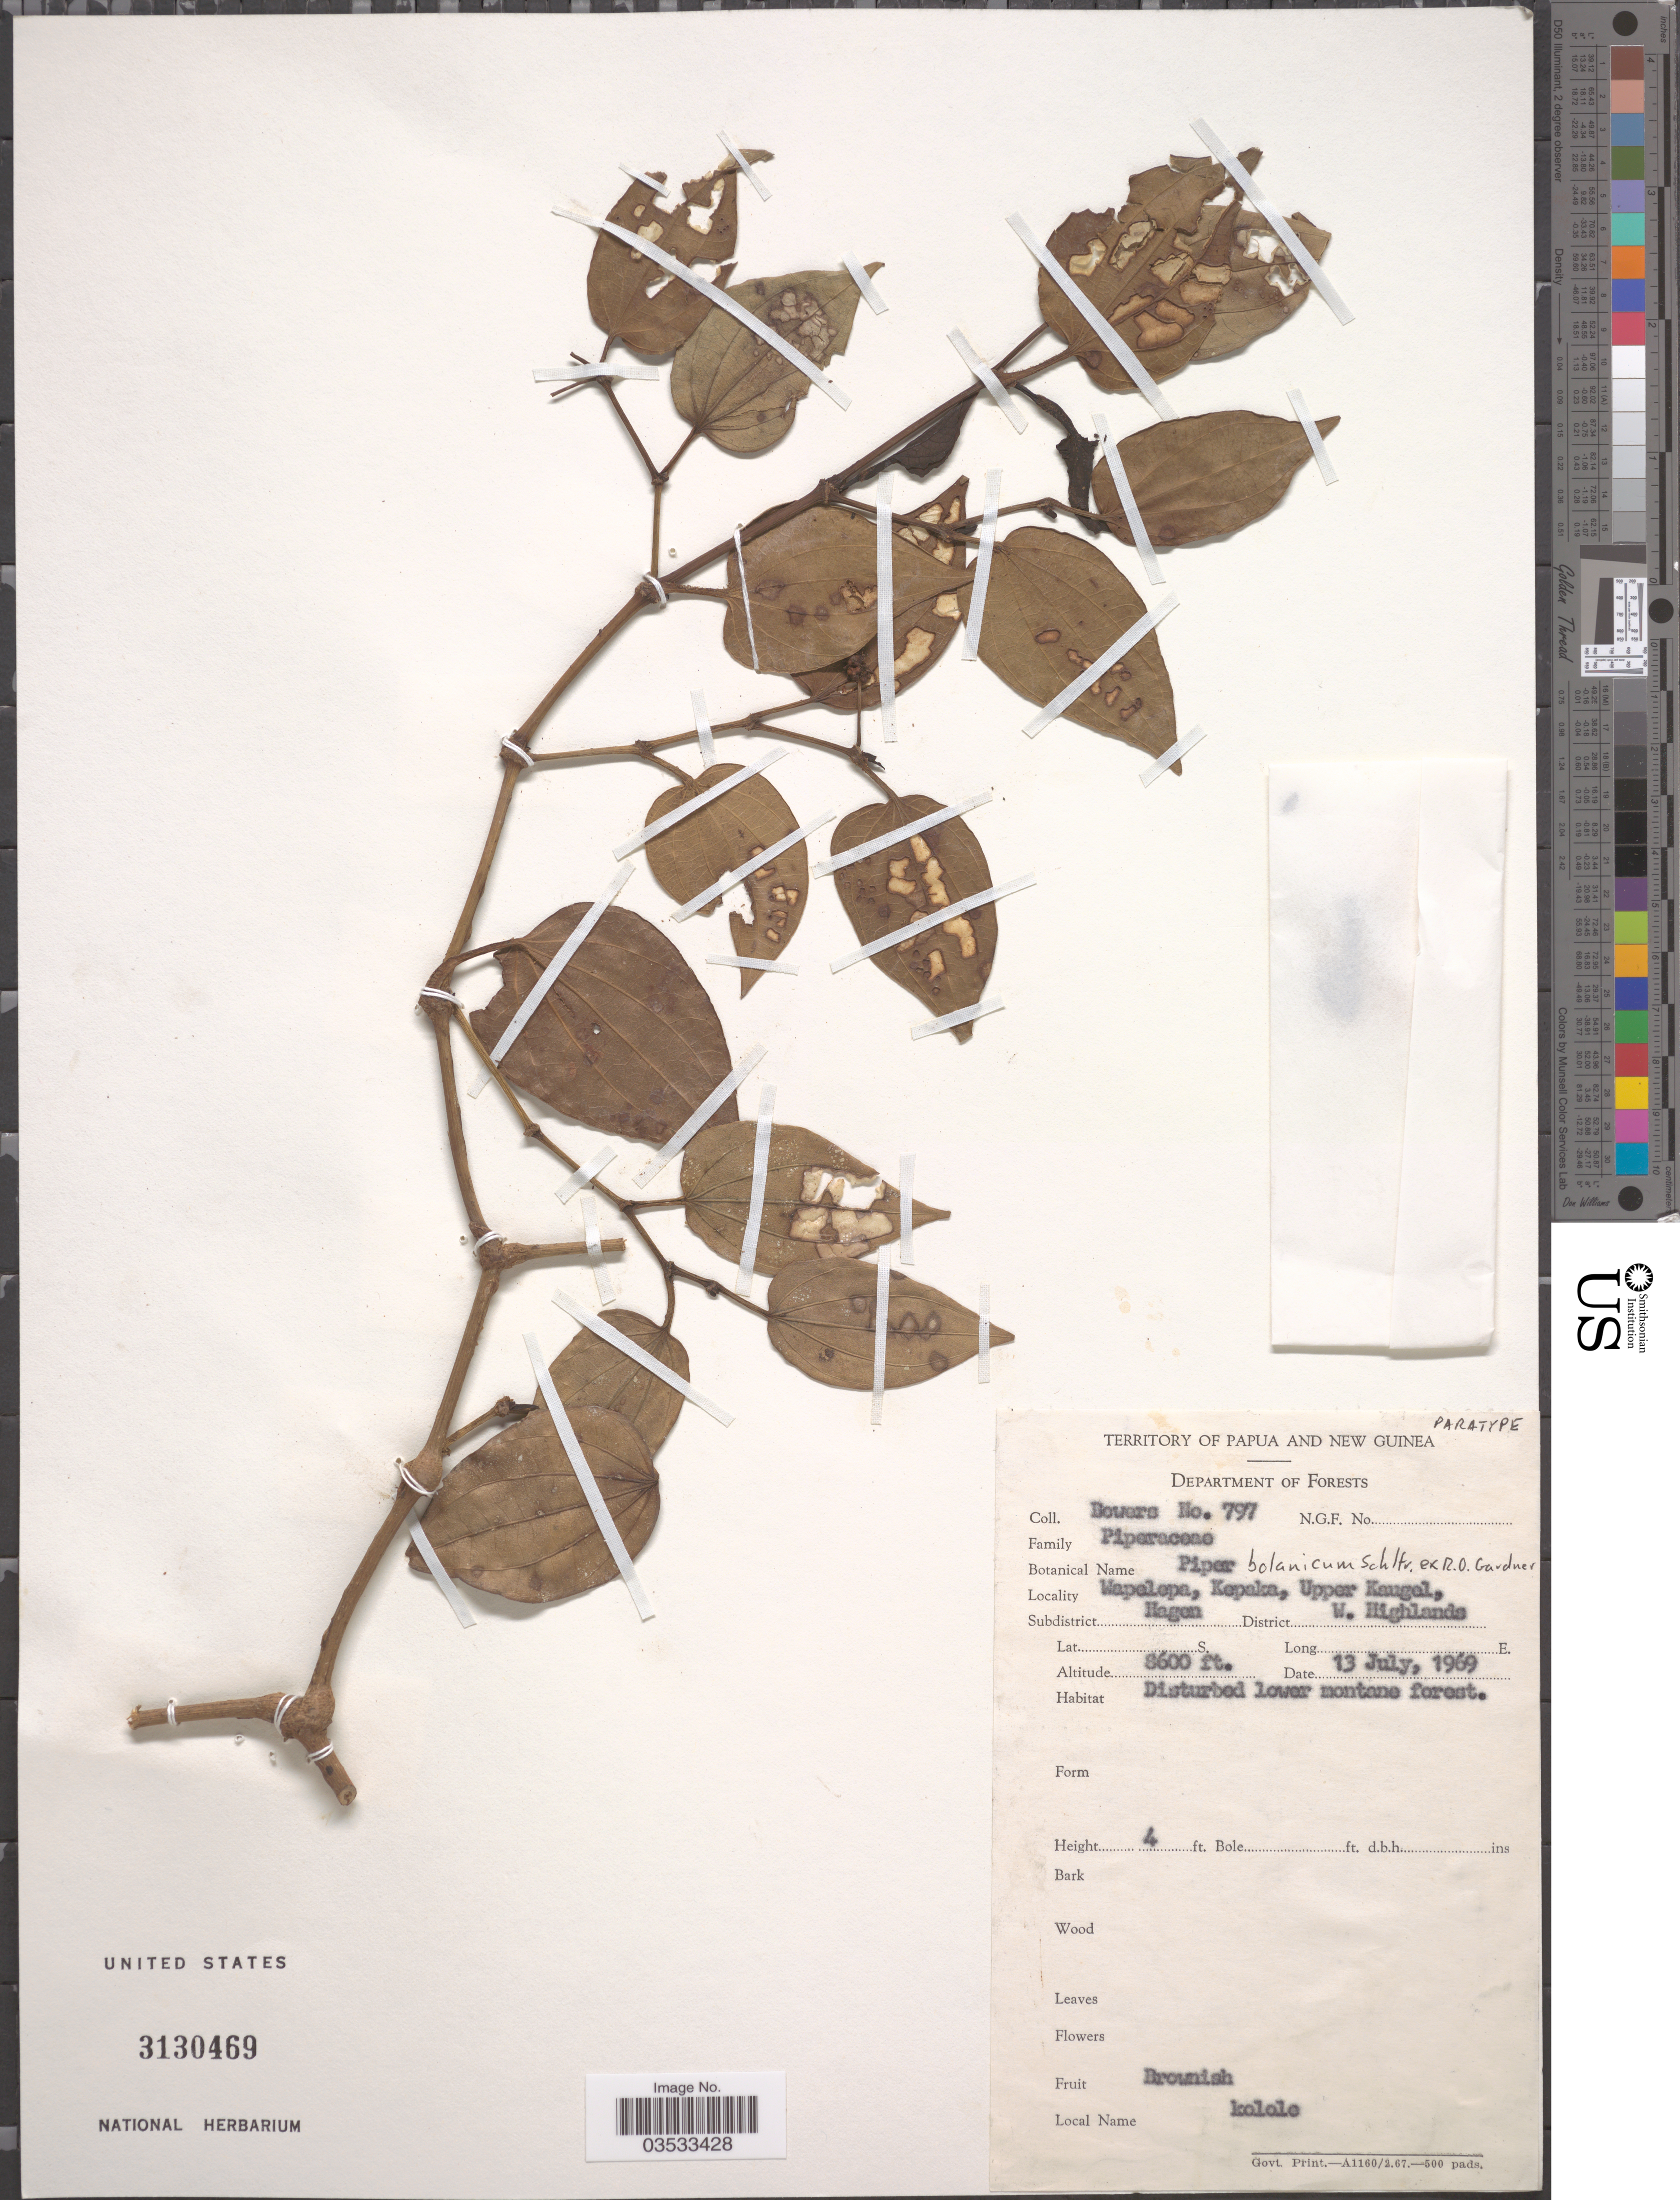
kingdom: Plantae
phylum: Tracheophyta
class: Magnoliopsida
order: Piperales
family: Piperaceae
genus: Piper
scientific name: Piper bolanicum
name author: Schltr. ex R.O. Gardner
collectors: -. Bowers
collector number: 797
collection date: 1969-07-13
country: Papua New Guinea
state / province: Western Highlands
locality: Wapelepa, Kepaka, Upper Kaugel, Subdistrict Hagen District W. Highlands.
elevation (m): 2621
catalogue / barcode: US 3130469